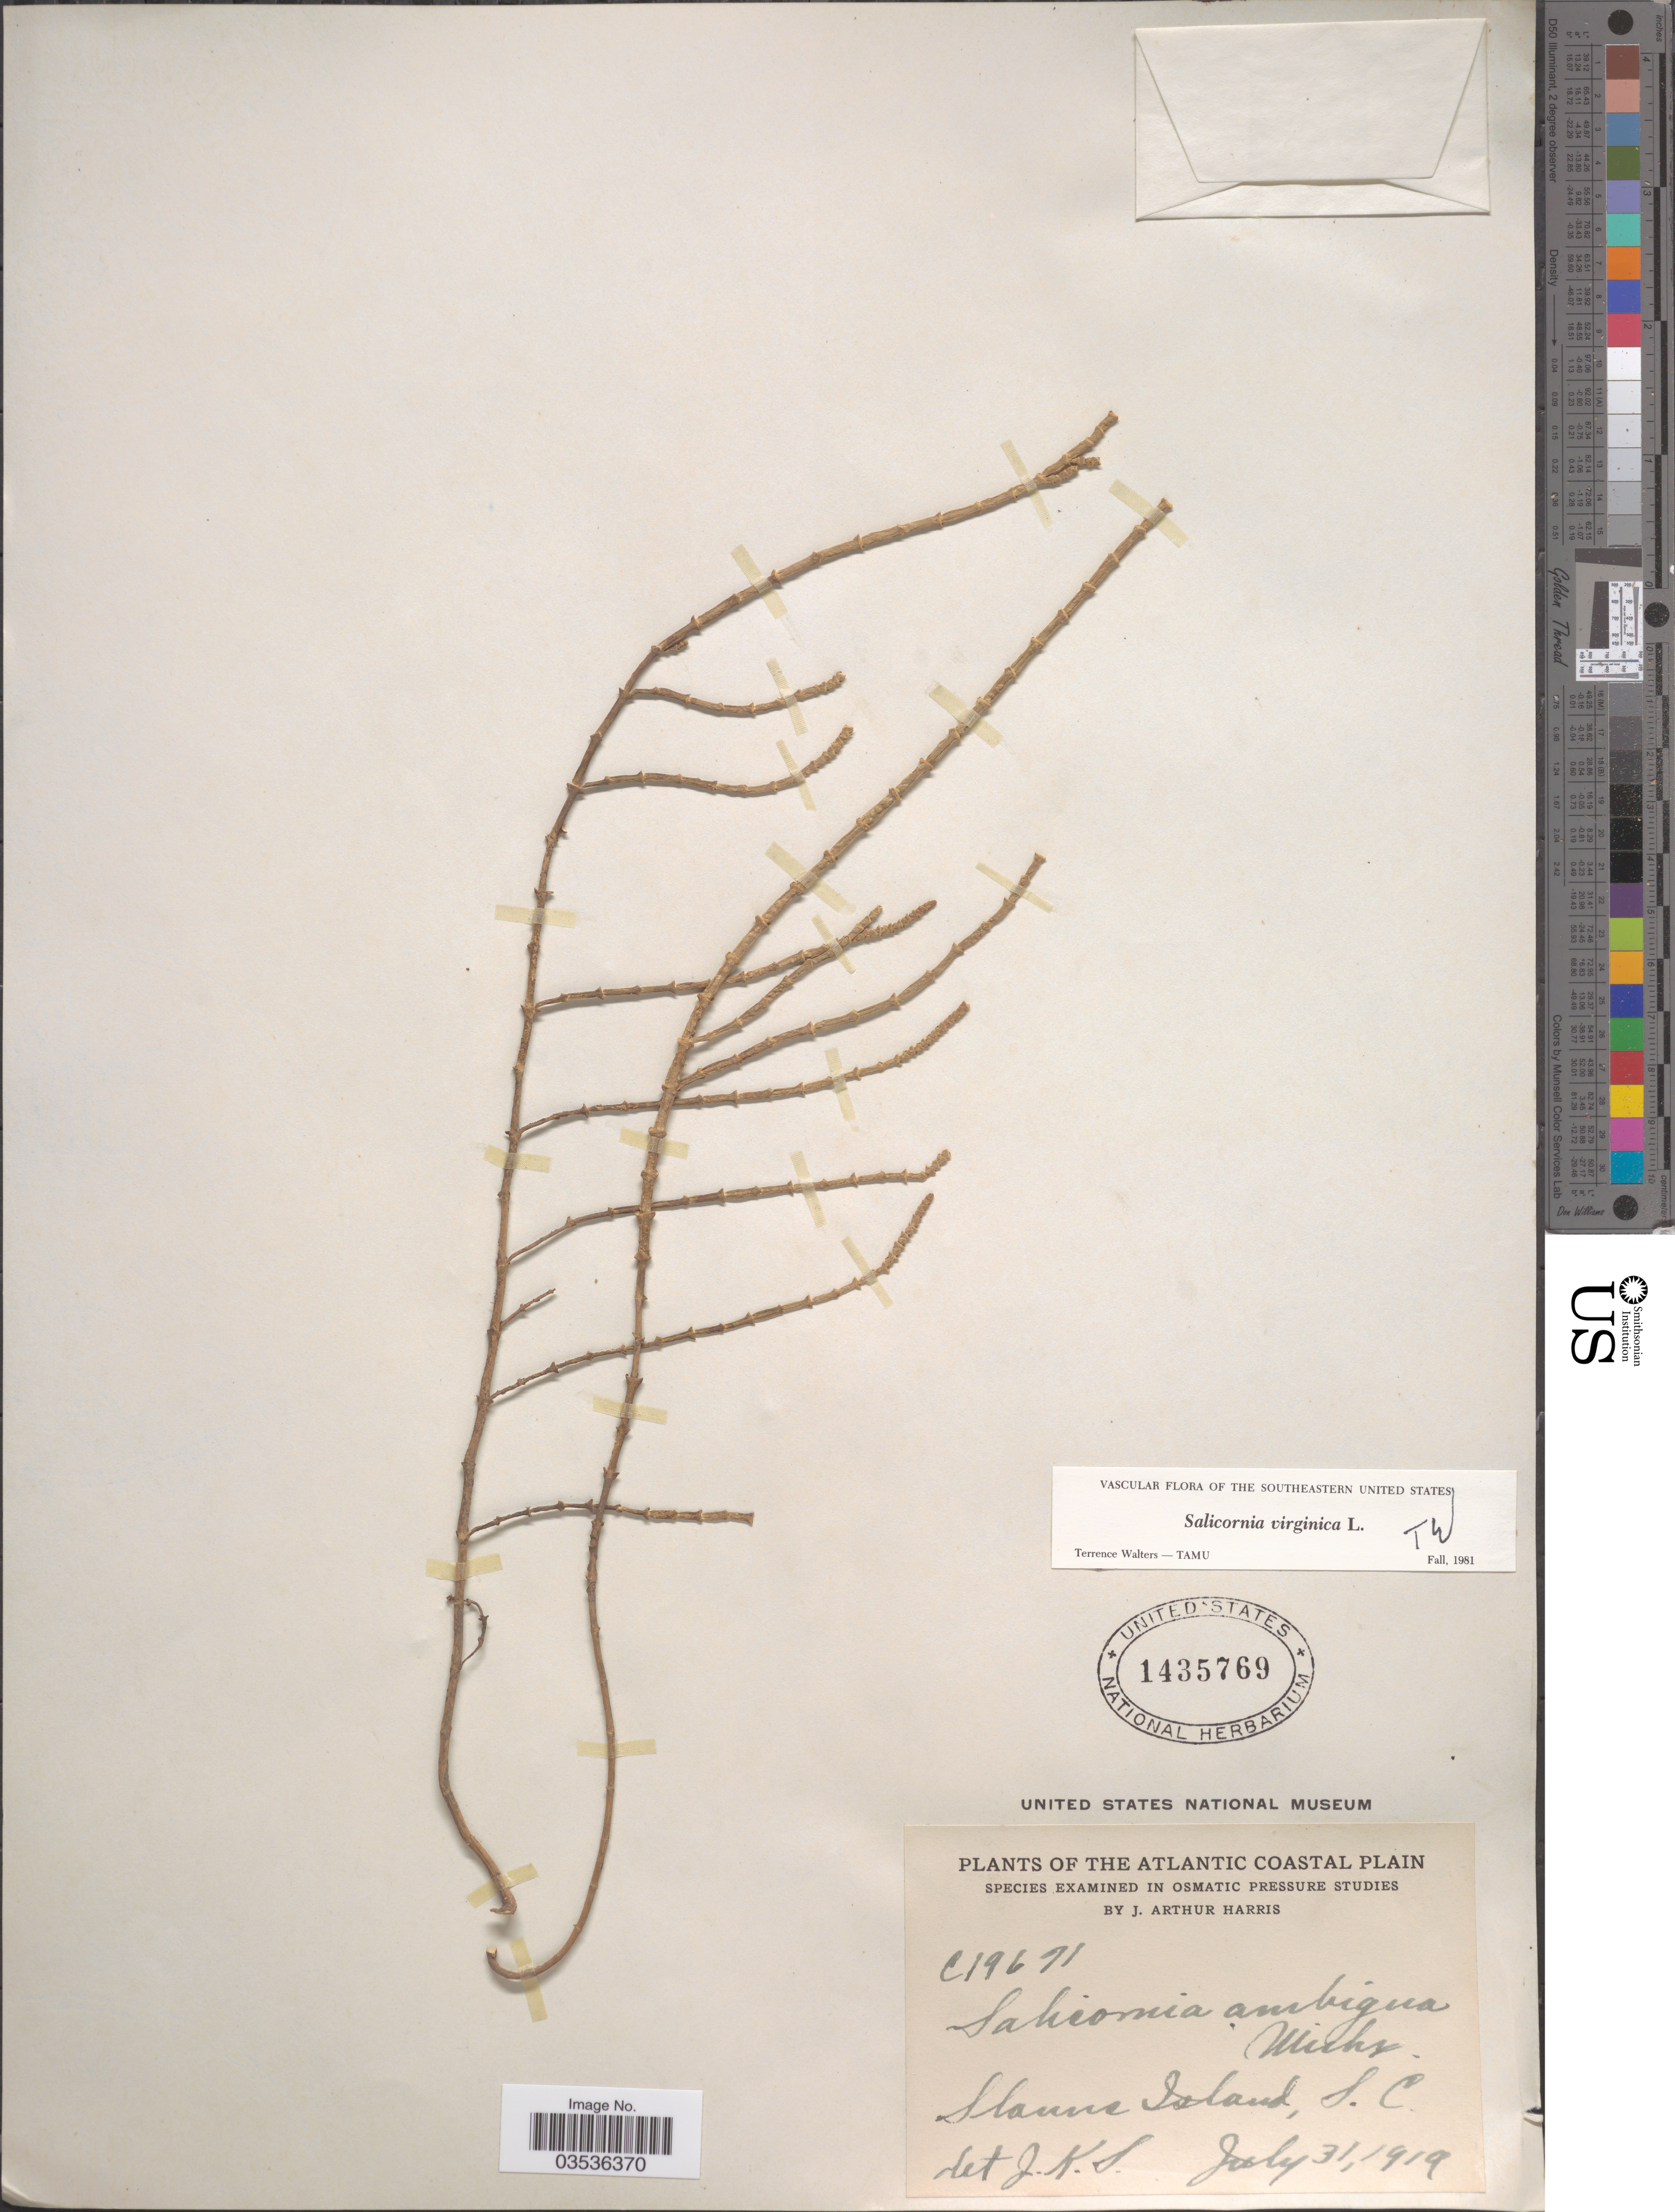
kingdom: Plantae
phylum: Tracheophyta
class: Magnoliopsida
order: Caryophyllales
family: Amaranthaceae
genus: Salicornia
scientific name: Salicornia ambigua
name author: Michx.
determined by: Strong, Mark T., (BOT), Smithsonian Institution - National Museum of Natural History (UNITED STATES)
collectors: J. A. Harris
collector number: C19671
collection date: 1919-07-31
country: United States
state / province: South Carolina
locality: The Atlantic Coastal Plain. Slanns Island.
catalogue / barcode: US 1435769